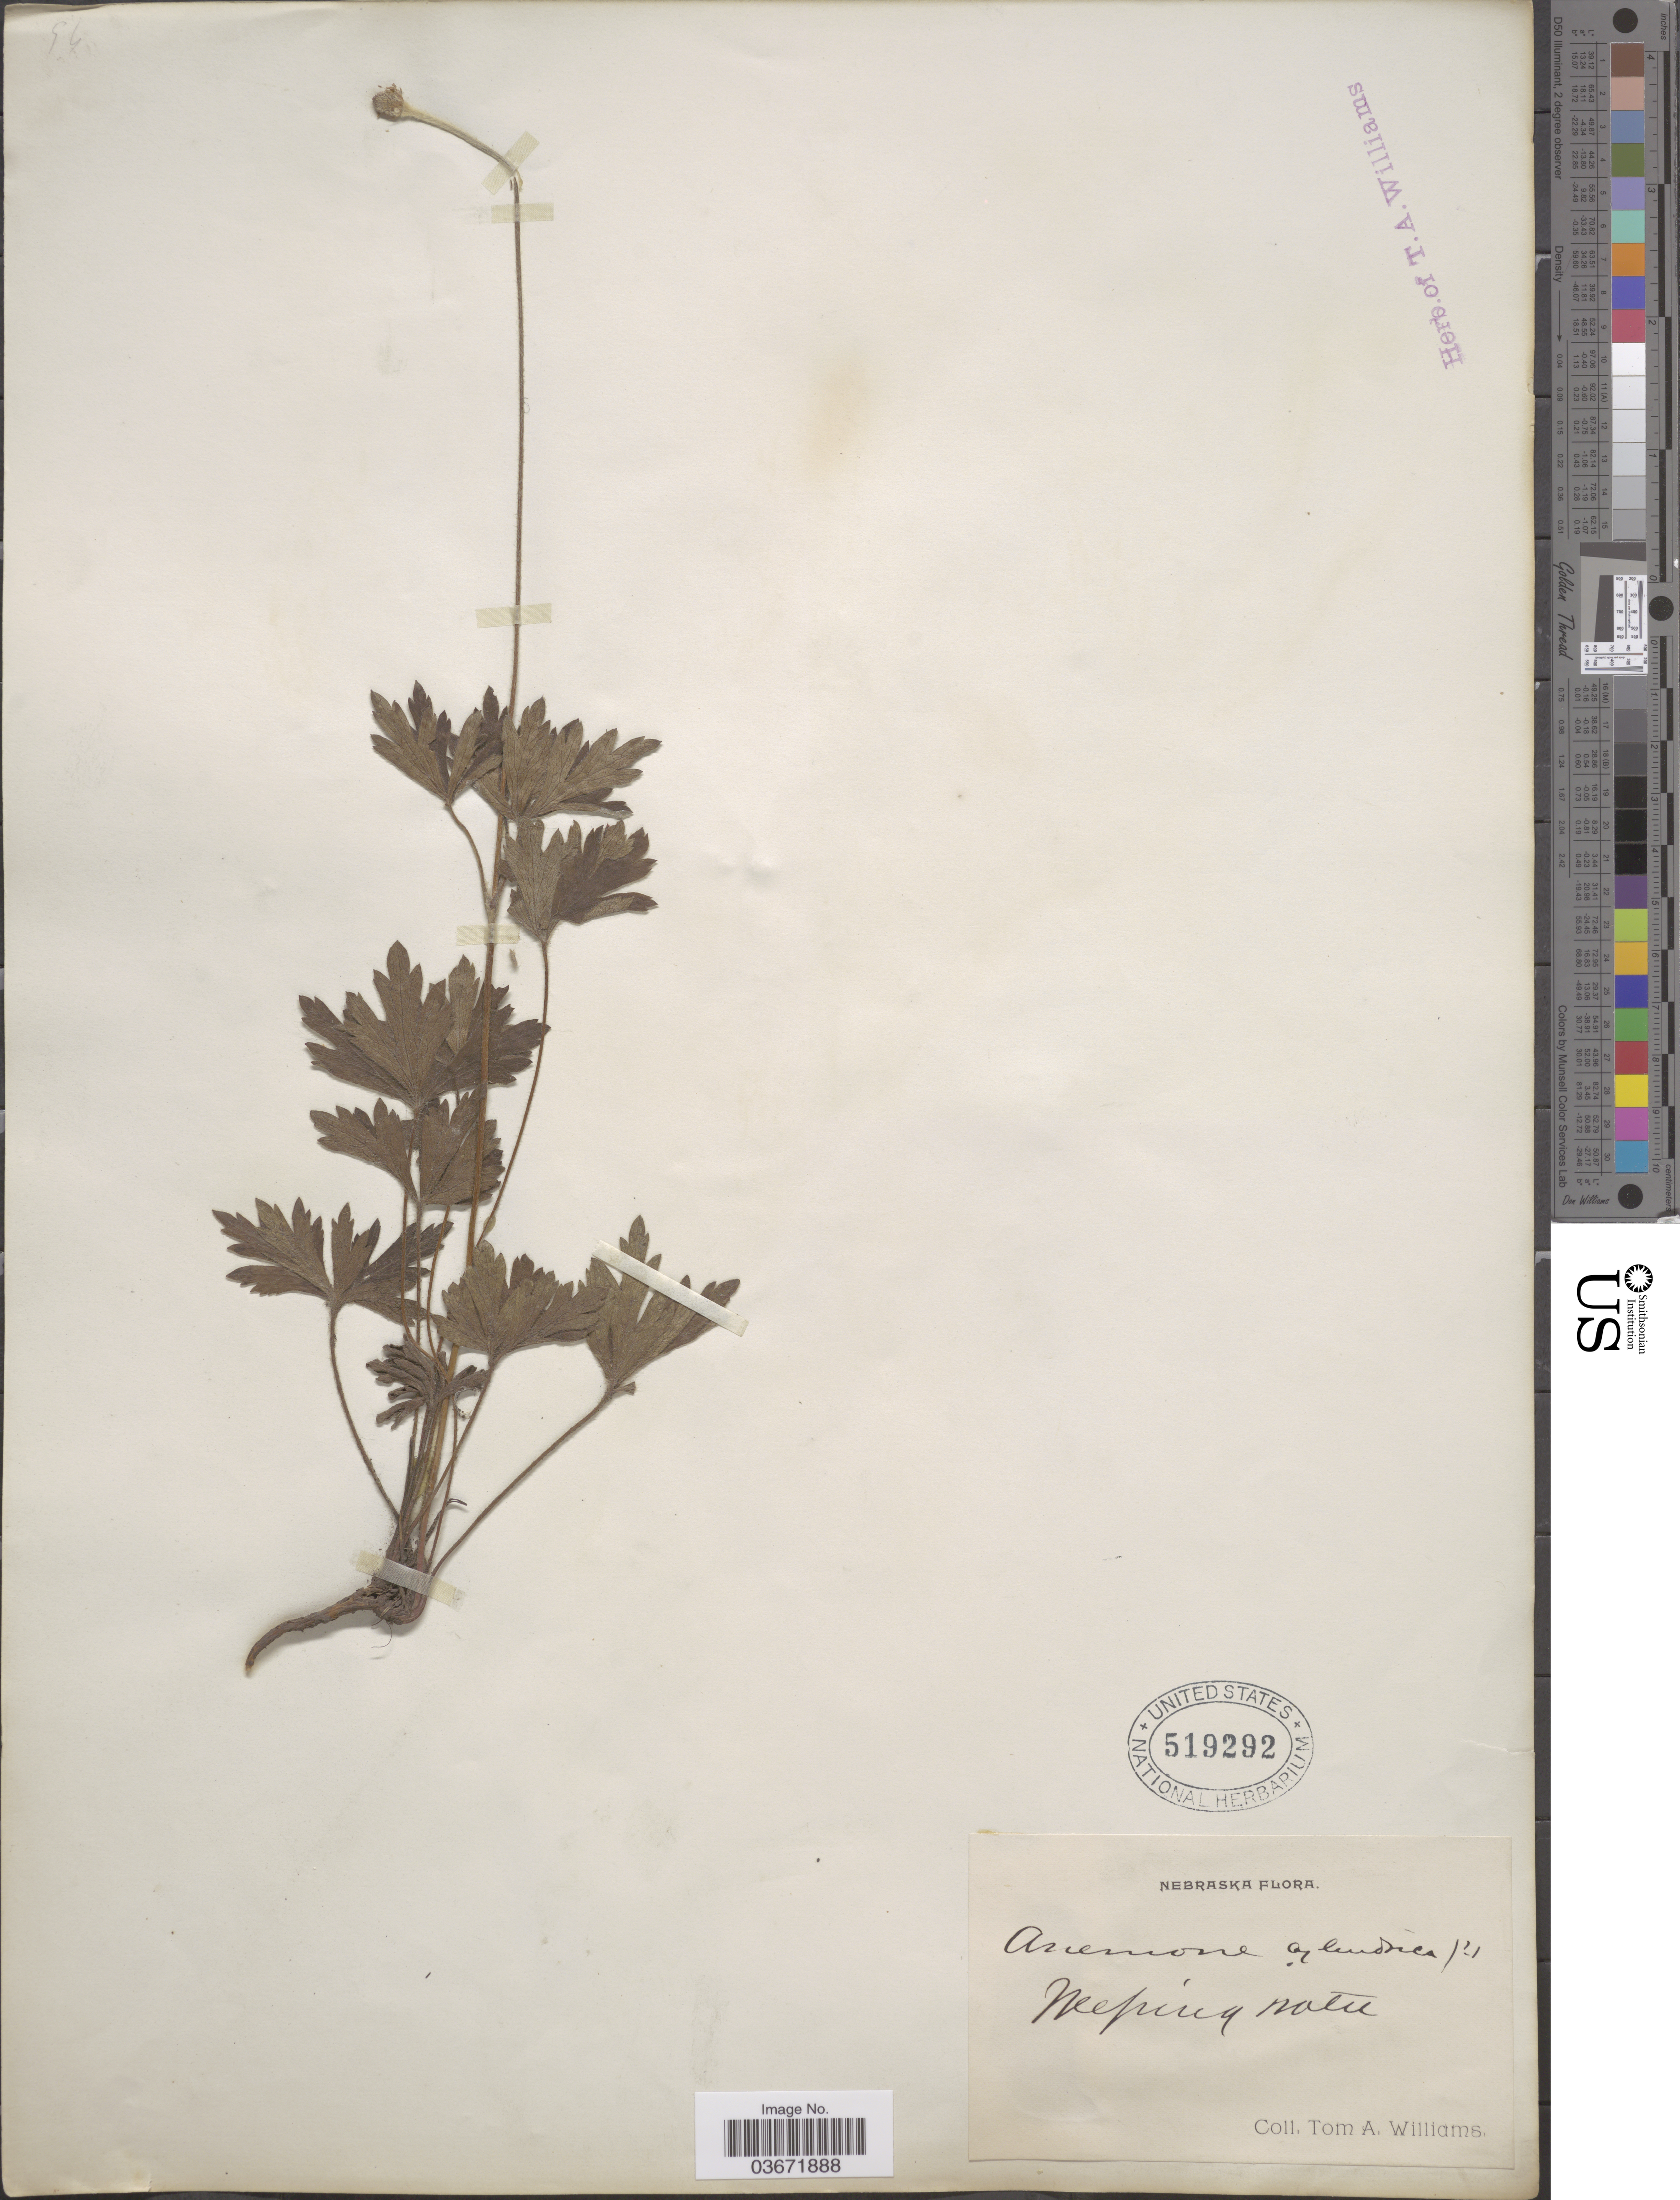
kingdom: Plantae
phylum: Tracheophyta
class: Magnoliopsida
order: Ranunculales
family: Ranunculaceae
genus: Anemone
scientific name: Anemone cylindrica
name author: A. Gray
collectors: T. Williams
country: United States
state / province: Nebraska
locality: Weeping Water.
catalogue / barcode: US 519292